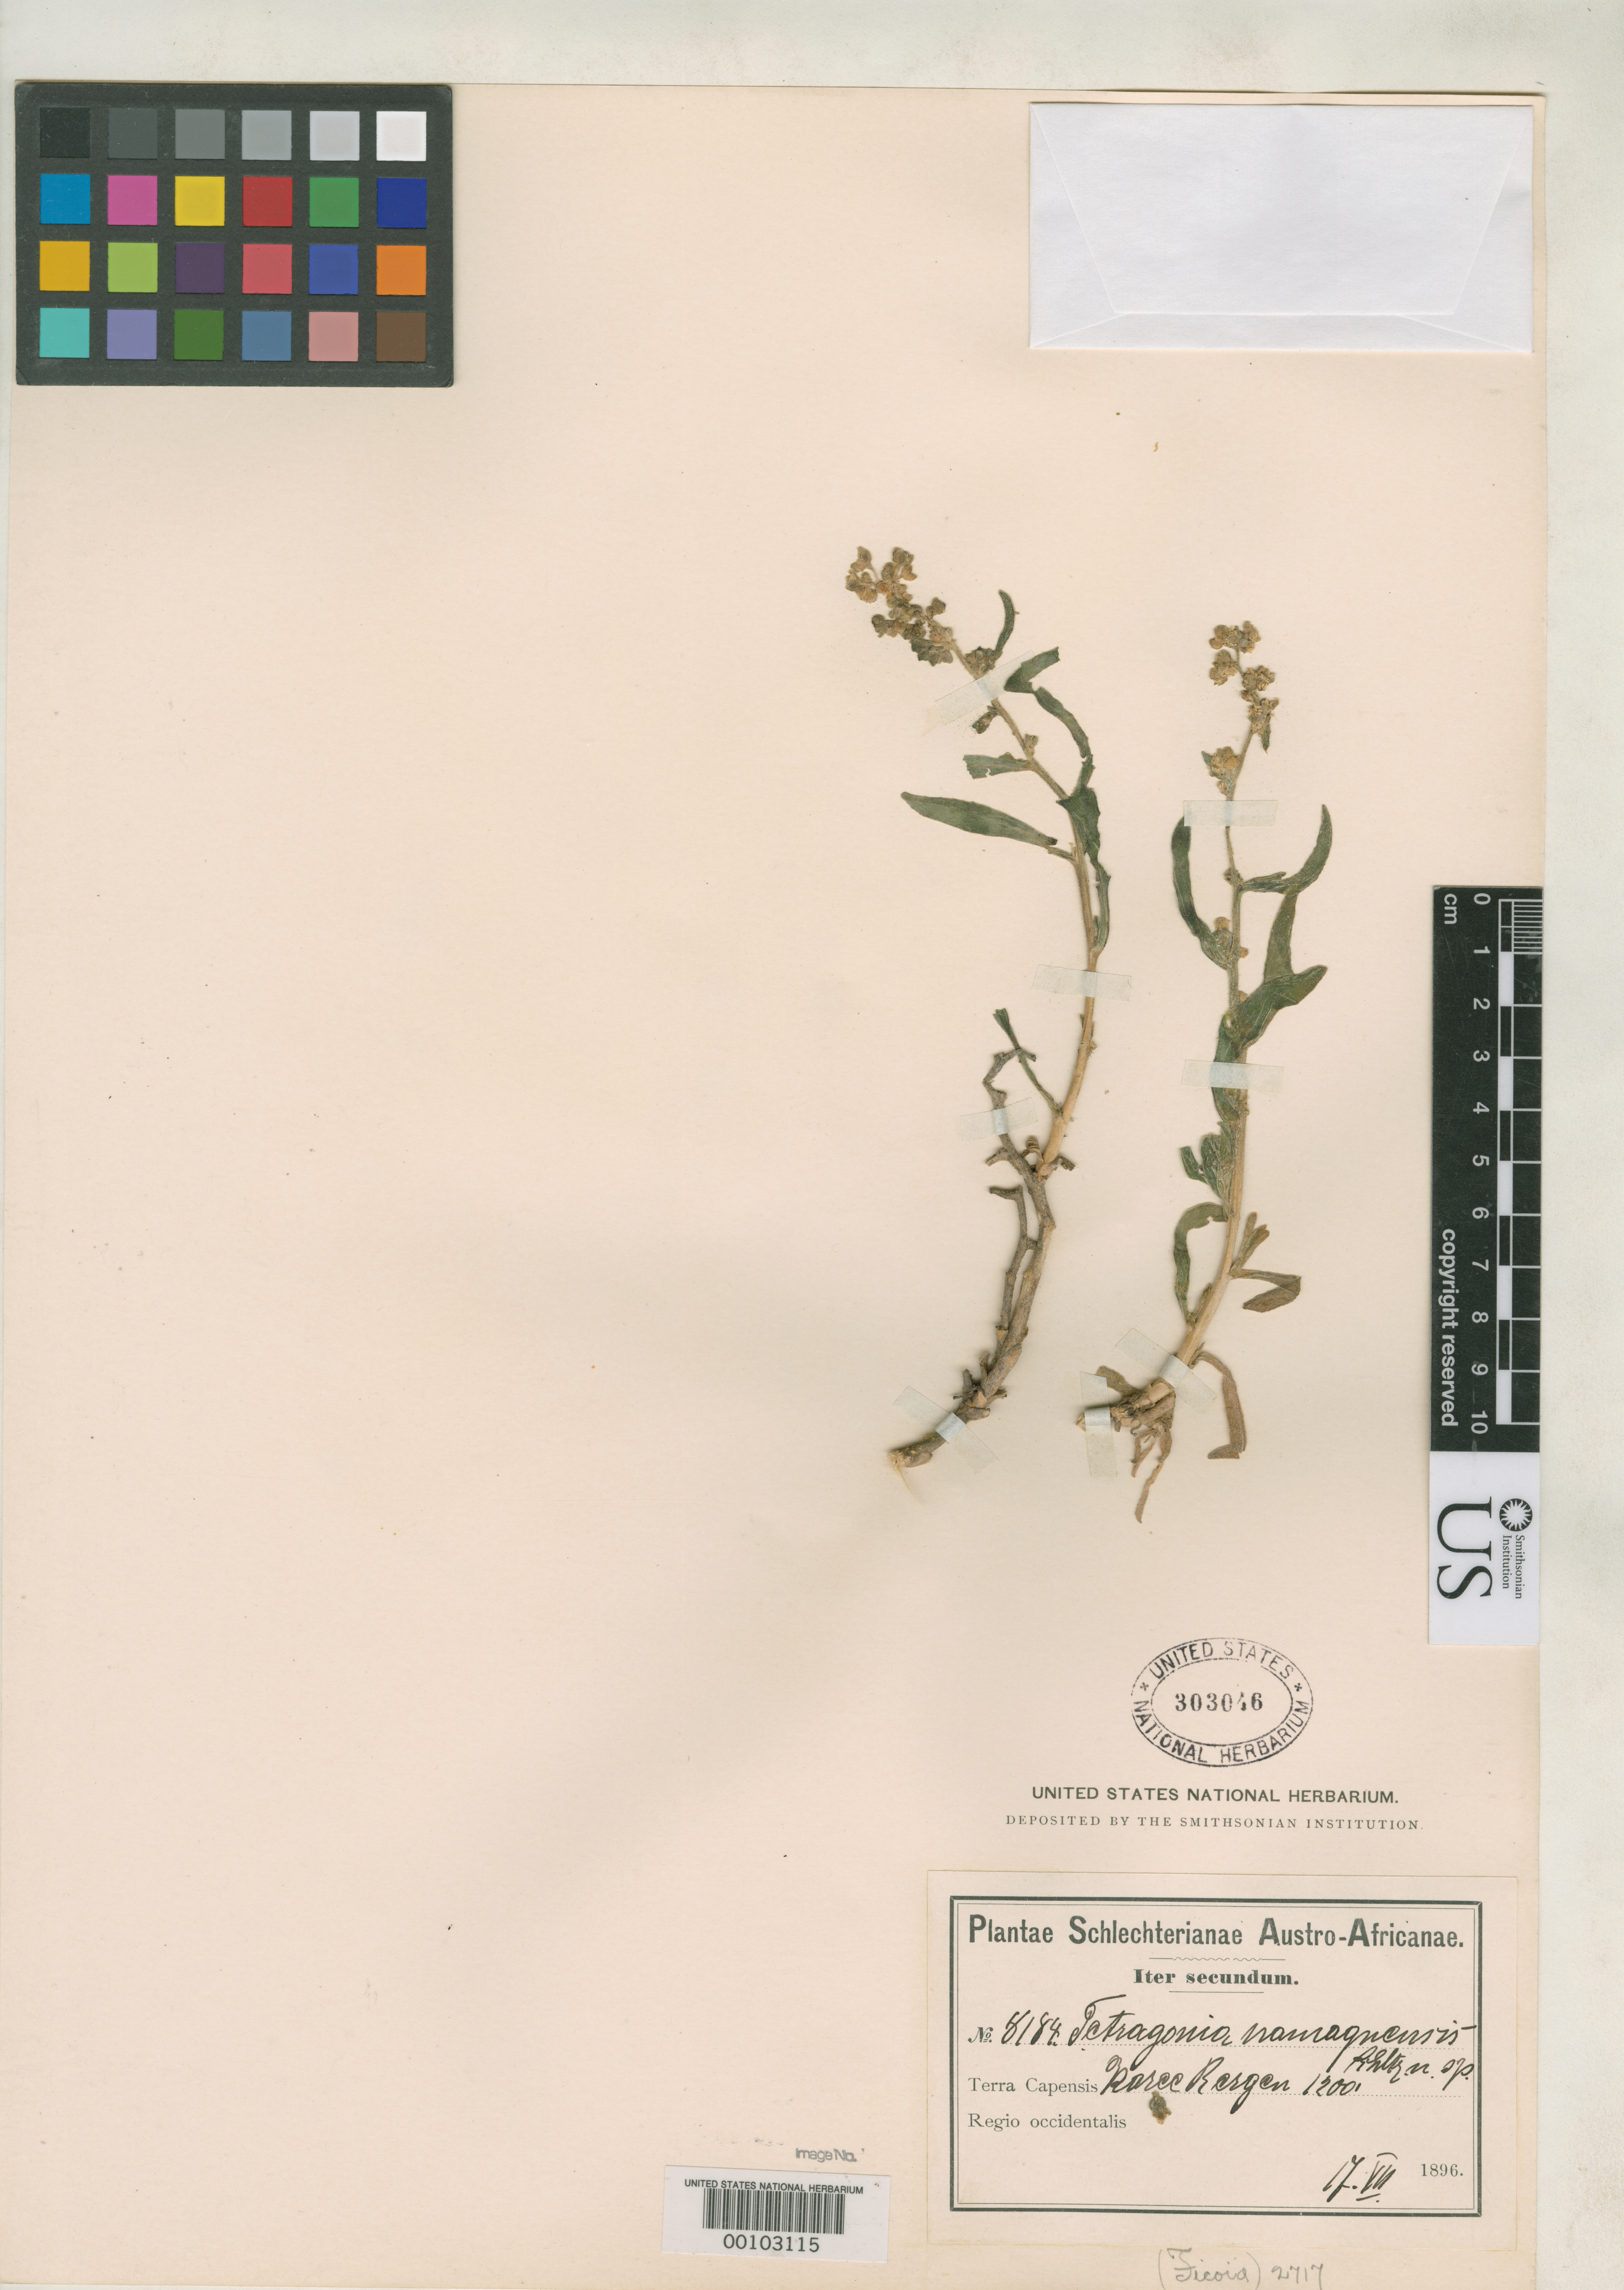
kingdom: Plantae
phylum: Tracheophyta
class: Magnoliopsida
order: Caryophyllales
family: Aizoaceae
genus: Tetragonia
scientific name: Tetragonia namaquensis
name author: Schltr.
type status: Isotype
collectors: F. R. R. Schlechter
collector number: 8184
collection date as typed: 1- Jul 1896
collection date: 1896-07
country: South Africa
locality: Karree Bergen.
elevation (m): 366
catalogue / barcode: US 303046